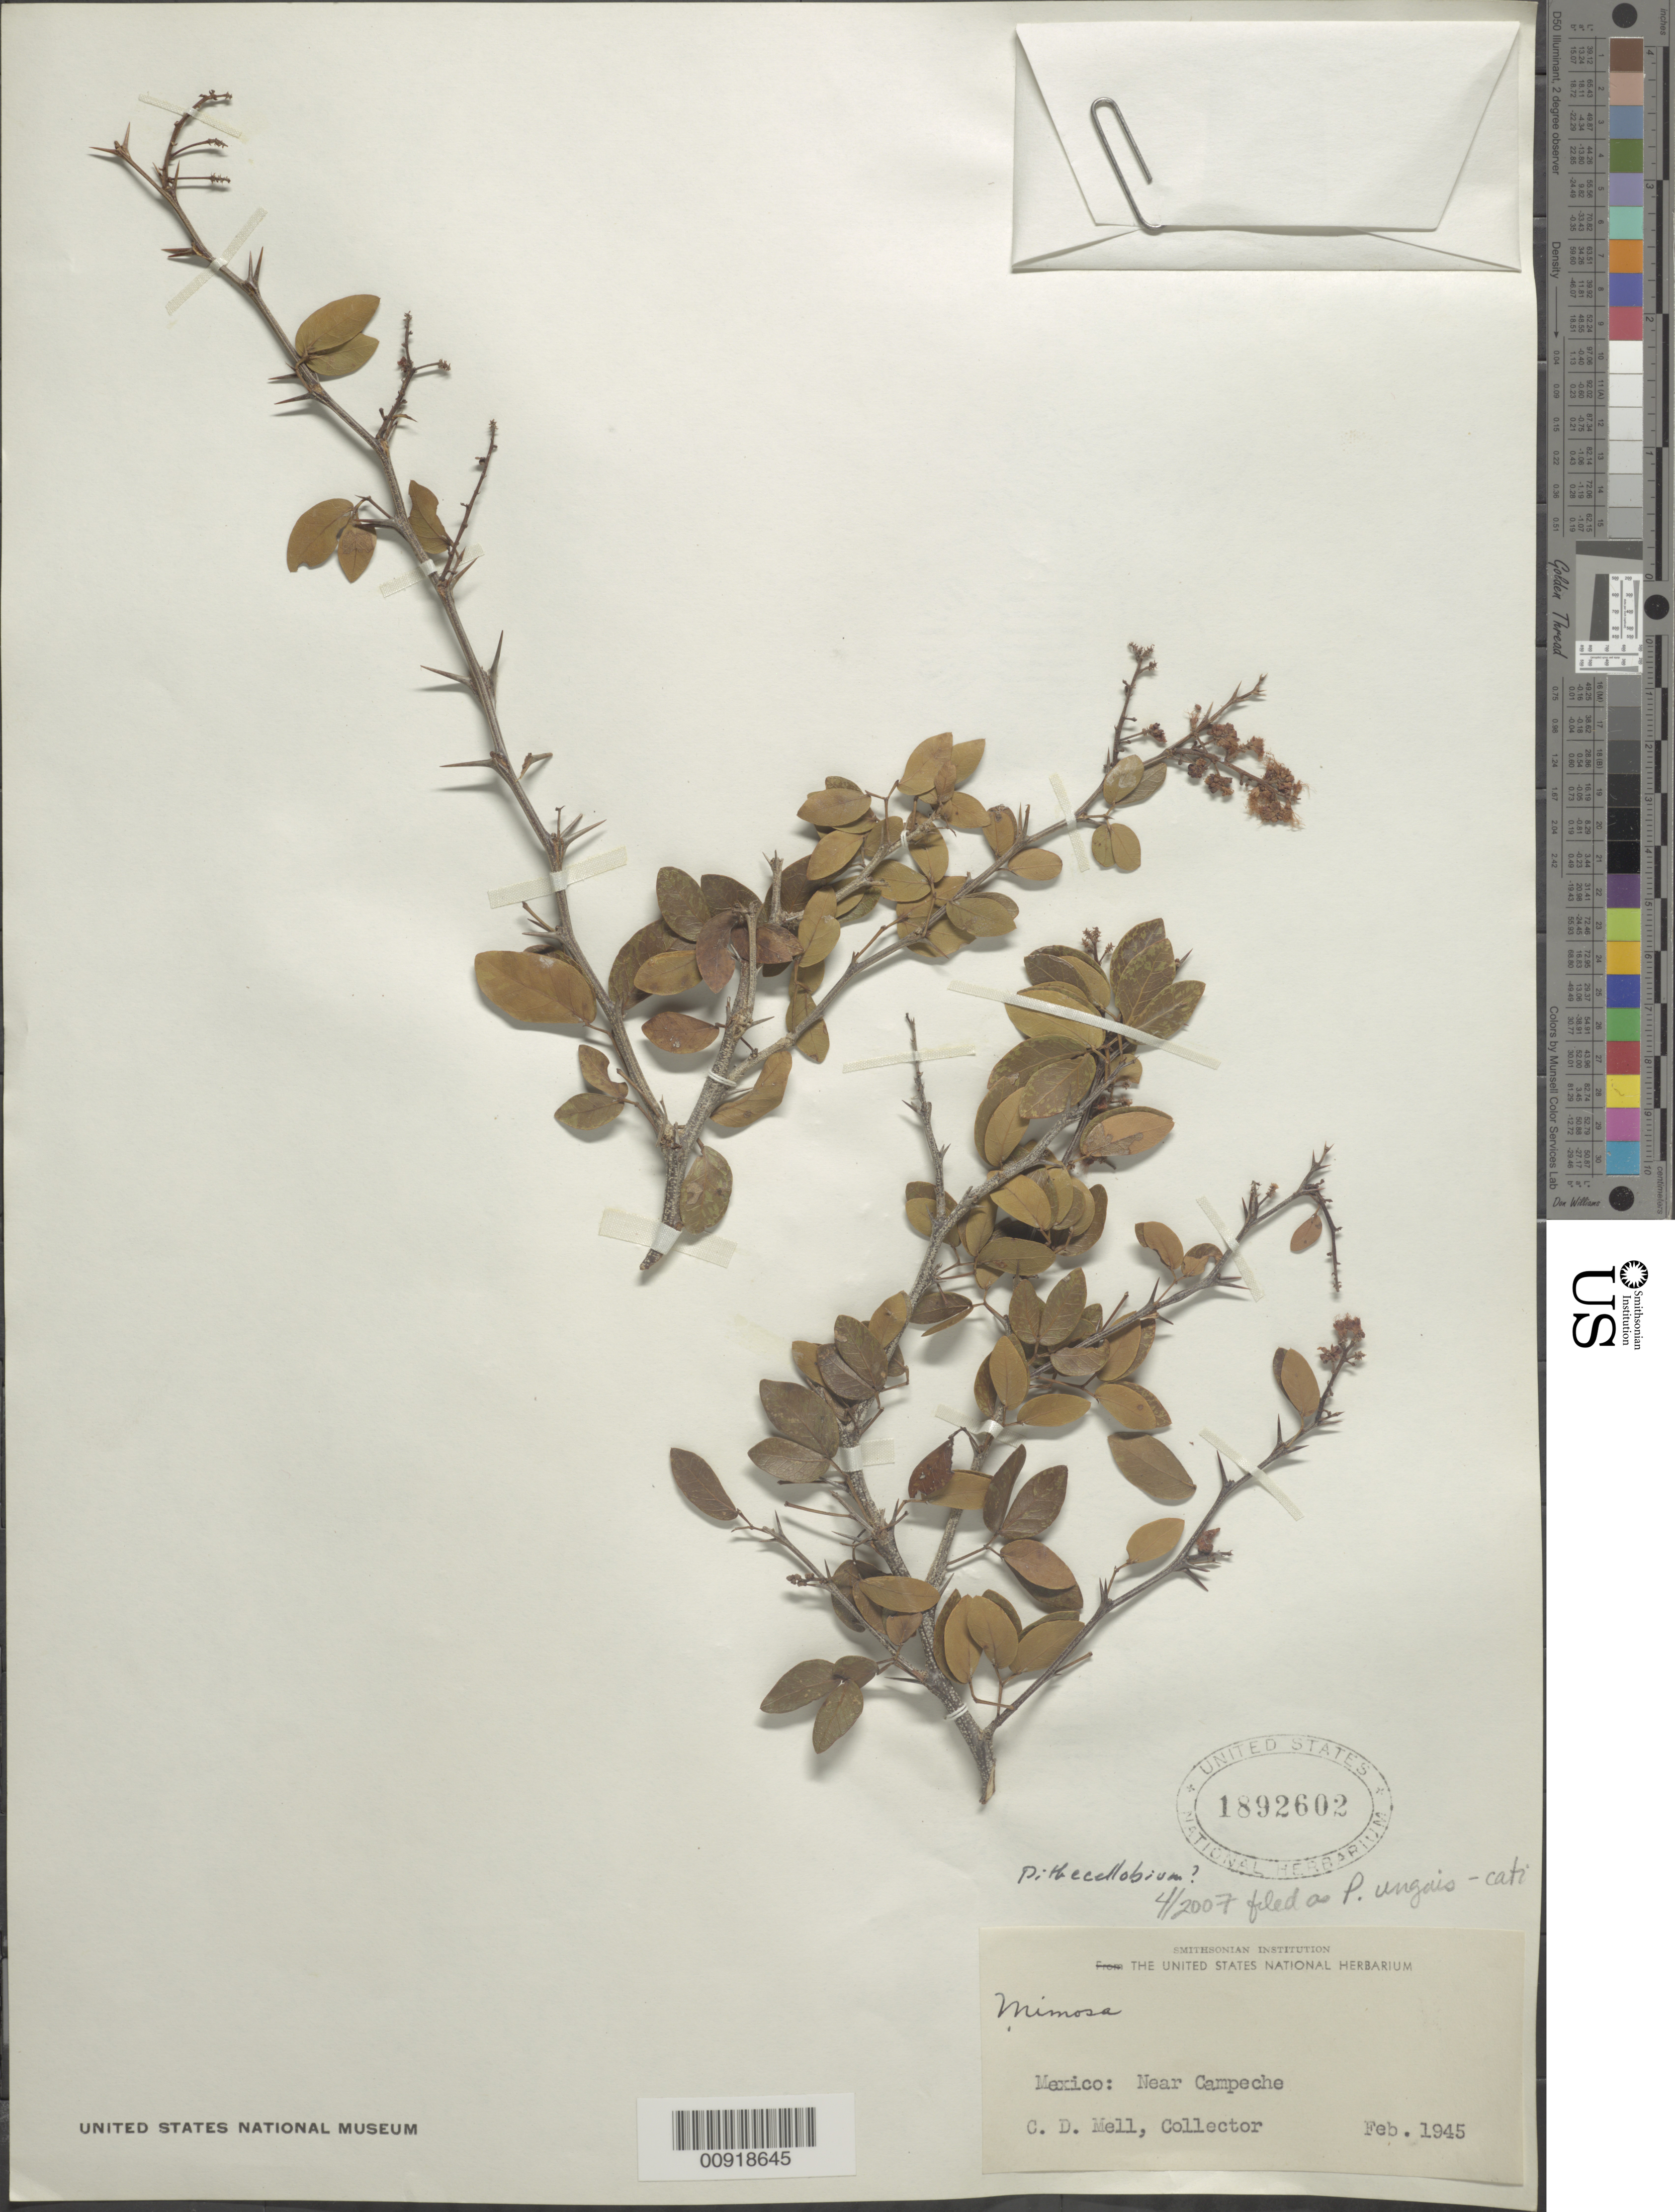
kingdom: Plantae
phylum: Tracheophyta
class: Magnoliopsida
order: Fabales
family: Fabaceae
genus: Pithecellobium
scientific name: Pithecellobium unguis-cati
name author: (L.) Benth.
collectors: C. D. Mell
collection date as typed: Feb 1945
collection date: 1945-02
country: Mexico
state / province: Campeche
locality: Near Campeche.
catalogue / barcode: US 1892602